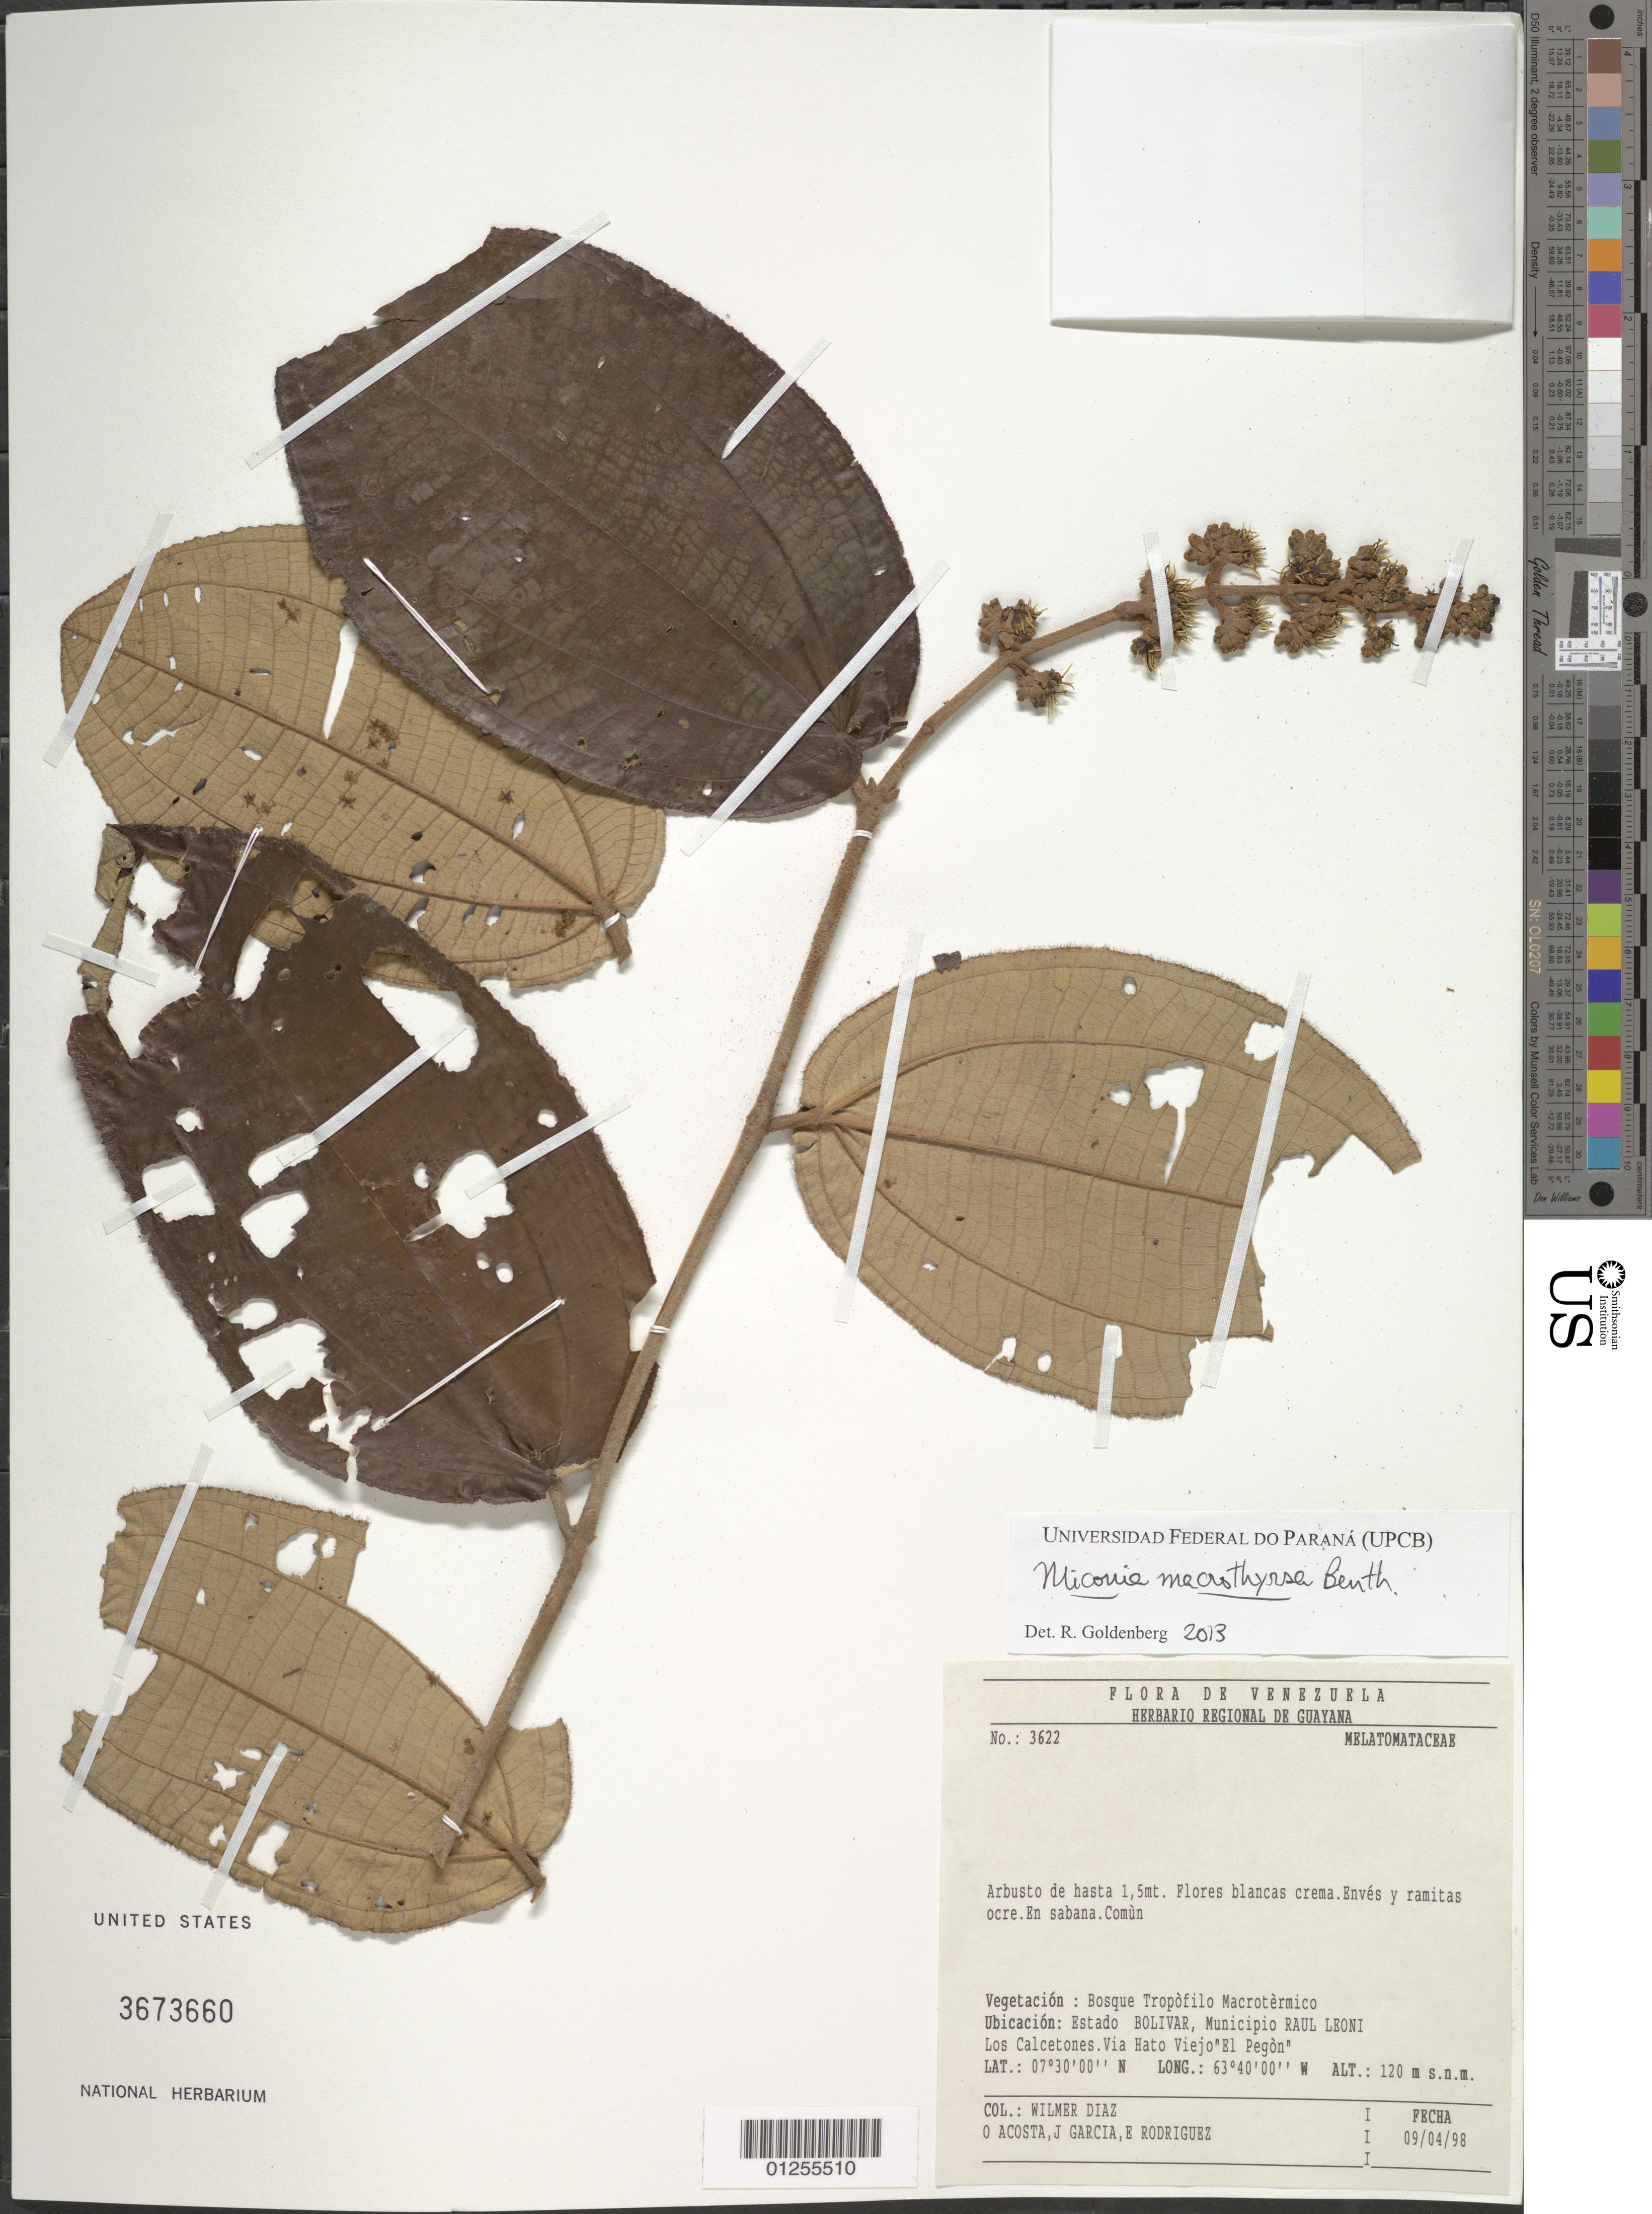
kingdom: Plantae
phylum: Tracheophyta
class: Magnoliopsida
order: Myrtales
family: Melastomataceae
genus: Miconia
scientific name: Miconia macrothyrsa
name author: Benth.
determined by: Goldenberg, R.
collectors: W. Díaz P., O. Acosta, J. García & E. Rodriguez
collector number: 3622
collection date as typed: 09/04/98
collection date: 1998-03-09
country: Venezuela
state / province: Bolivar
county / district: Angostura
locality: Los Calcetones. Via Hato Vijo "El Pegòn". Raúl Leoni [=Angostura]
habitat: En sabana. Comun. Bosque tropofilo macrotermico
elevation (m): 120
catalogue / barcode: US 3673660